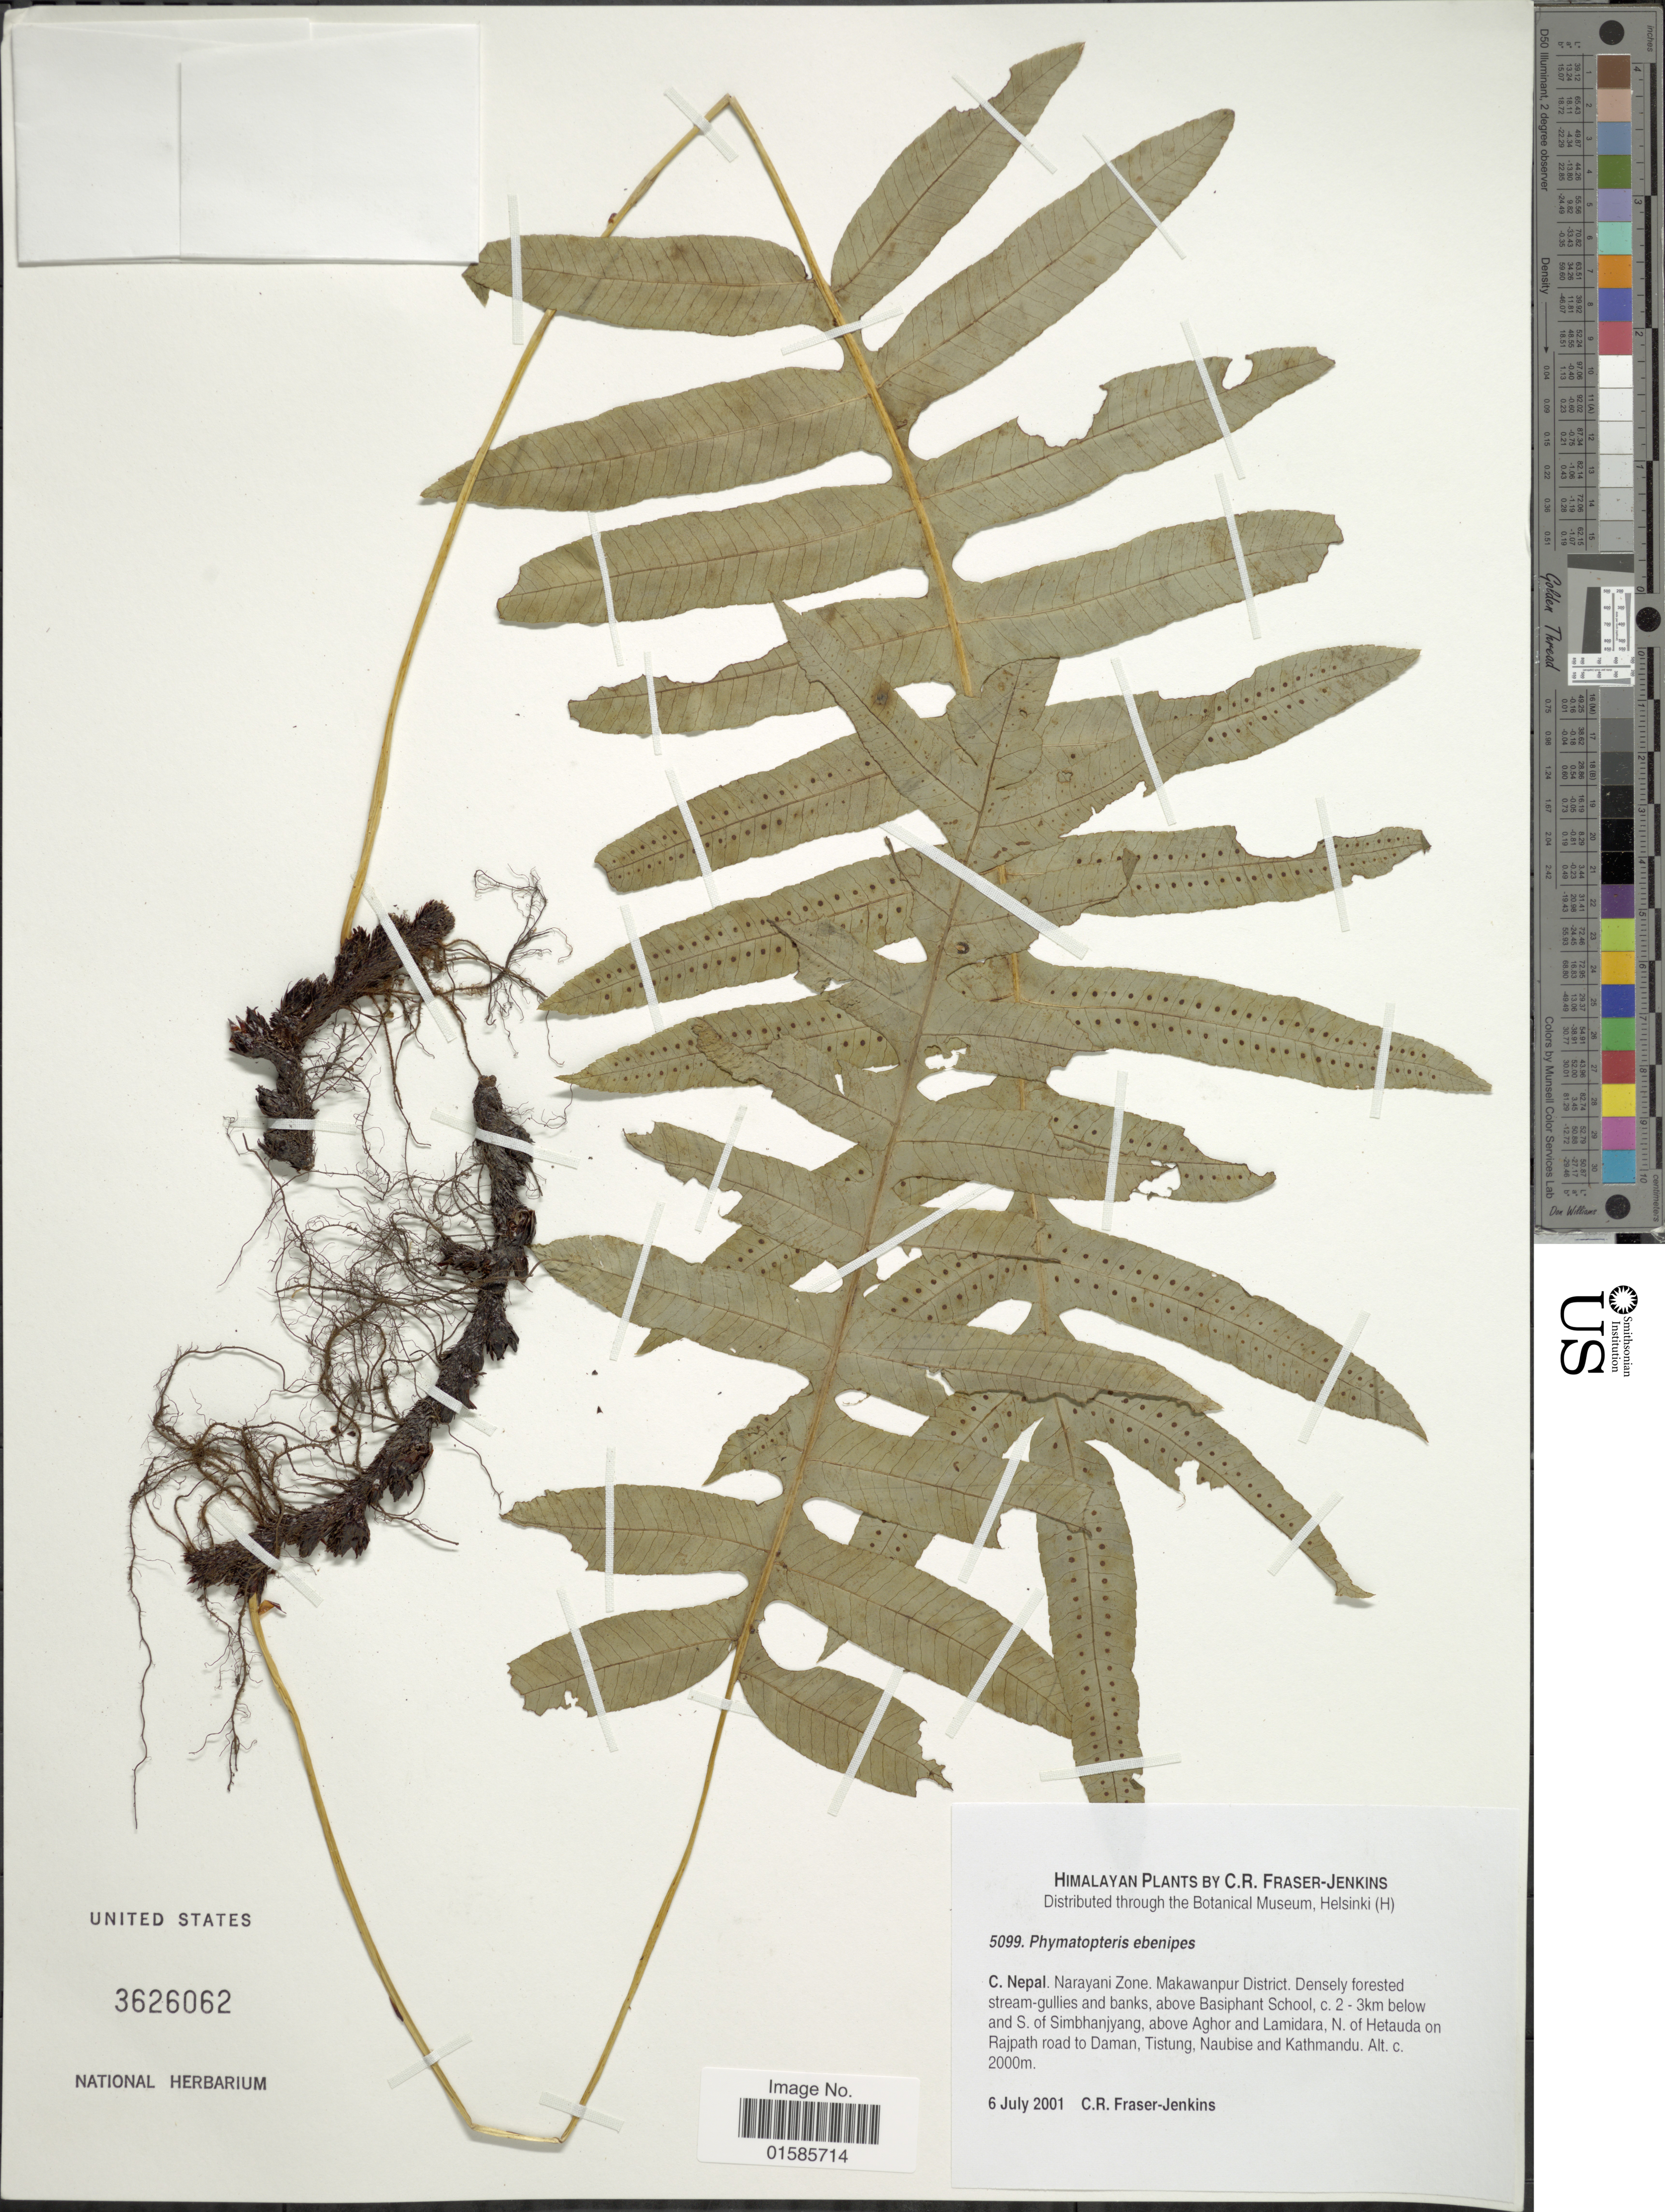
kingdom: Plantae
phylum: Tracheophyta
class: Polypodiopsida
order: Polypodiales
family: Polypodiaceae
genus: Microsorum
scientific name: Microsorum ebenipes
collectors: C. R. Fraser-Jenkins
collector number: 5099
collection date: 2001-07-06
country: Nepal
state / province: Narayani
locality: Himalayan, C Nepal, Narayani Zone. Makawanpur District, above Basiphant School, c. 2-3km below and S of Simbhanyang, above Aghor and Lamidara, N of Hetauda on Rajpath road to Daman, Tistung, Maubise and Kathmandu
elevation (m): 2000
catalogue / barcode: US 3626062